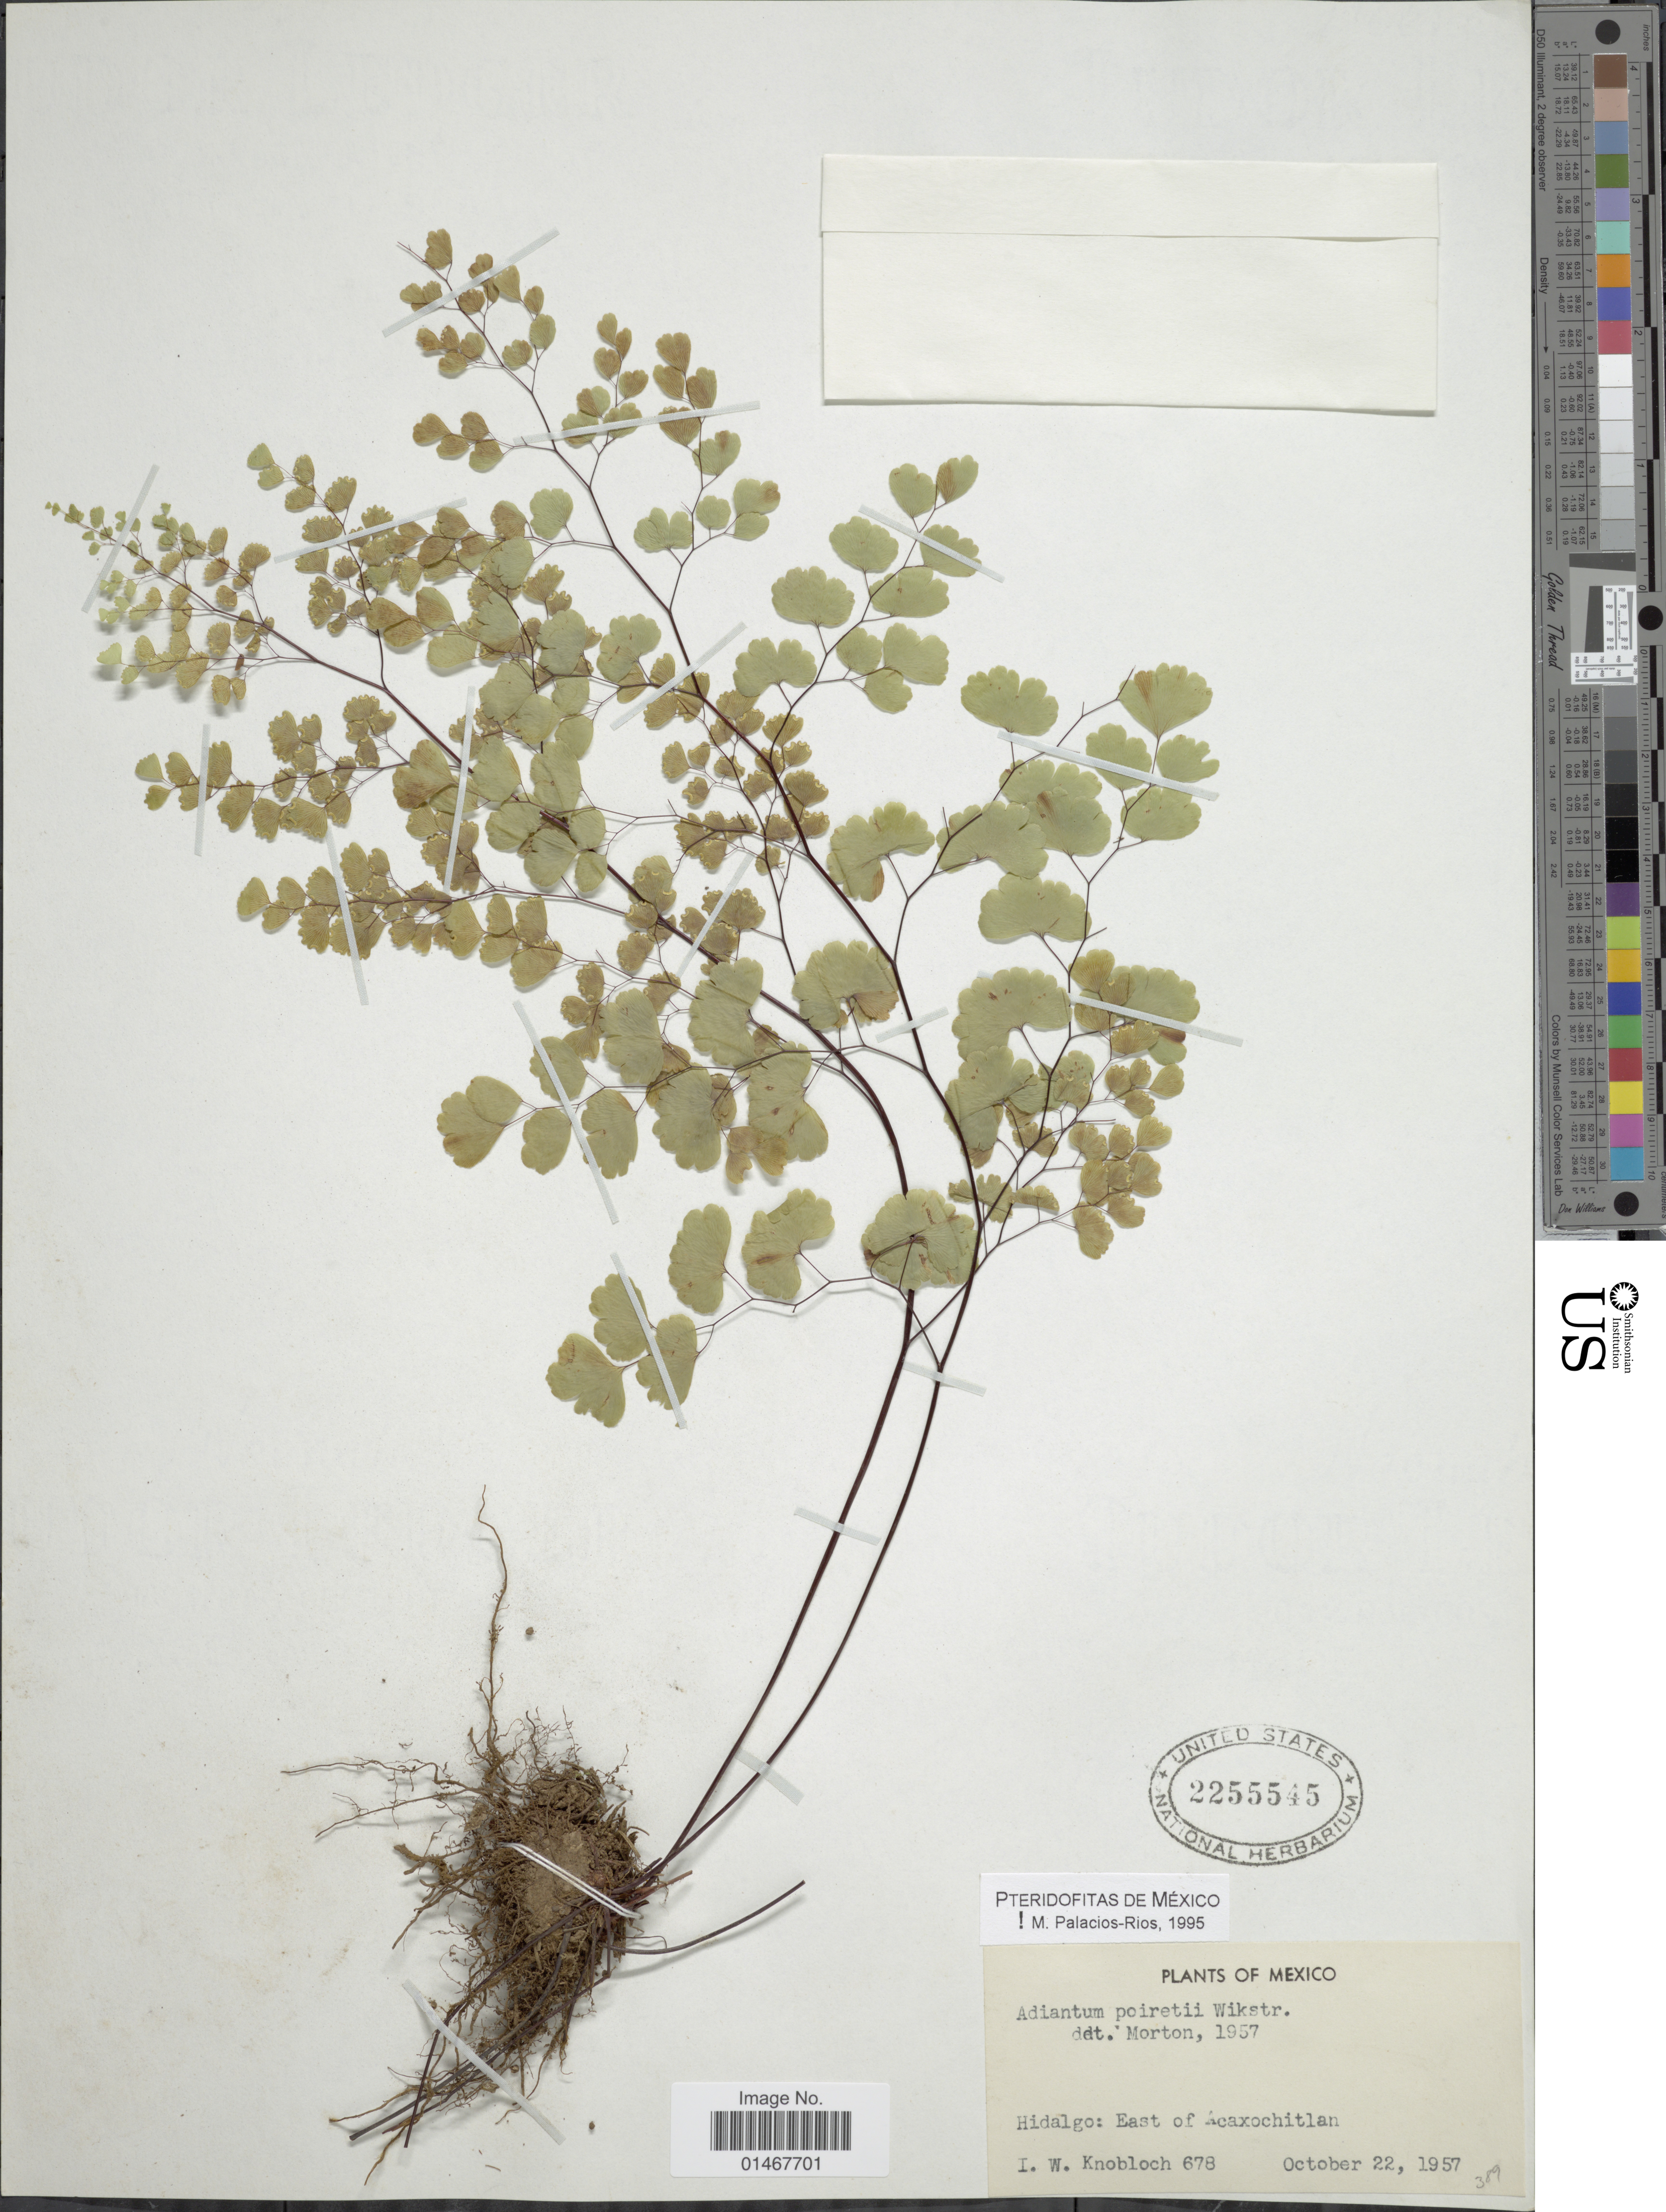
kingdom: Plantae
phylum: Tracheophyta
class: Polypodiopsida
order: Polypodiales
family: Pteridaceae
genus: Adiantum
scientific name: Adiantum poiretii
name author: Wikstr.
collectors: I. W. Knobloch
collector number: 678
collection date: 1957-10-22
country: Mexico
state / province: Hidalgo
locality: East of Acaxochitlan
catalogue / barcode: US 2255545